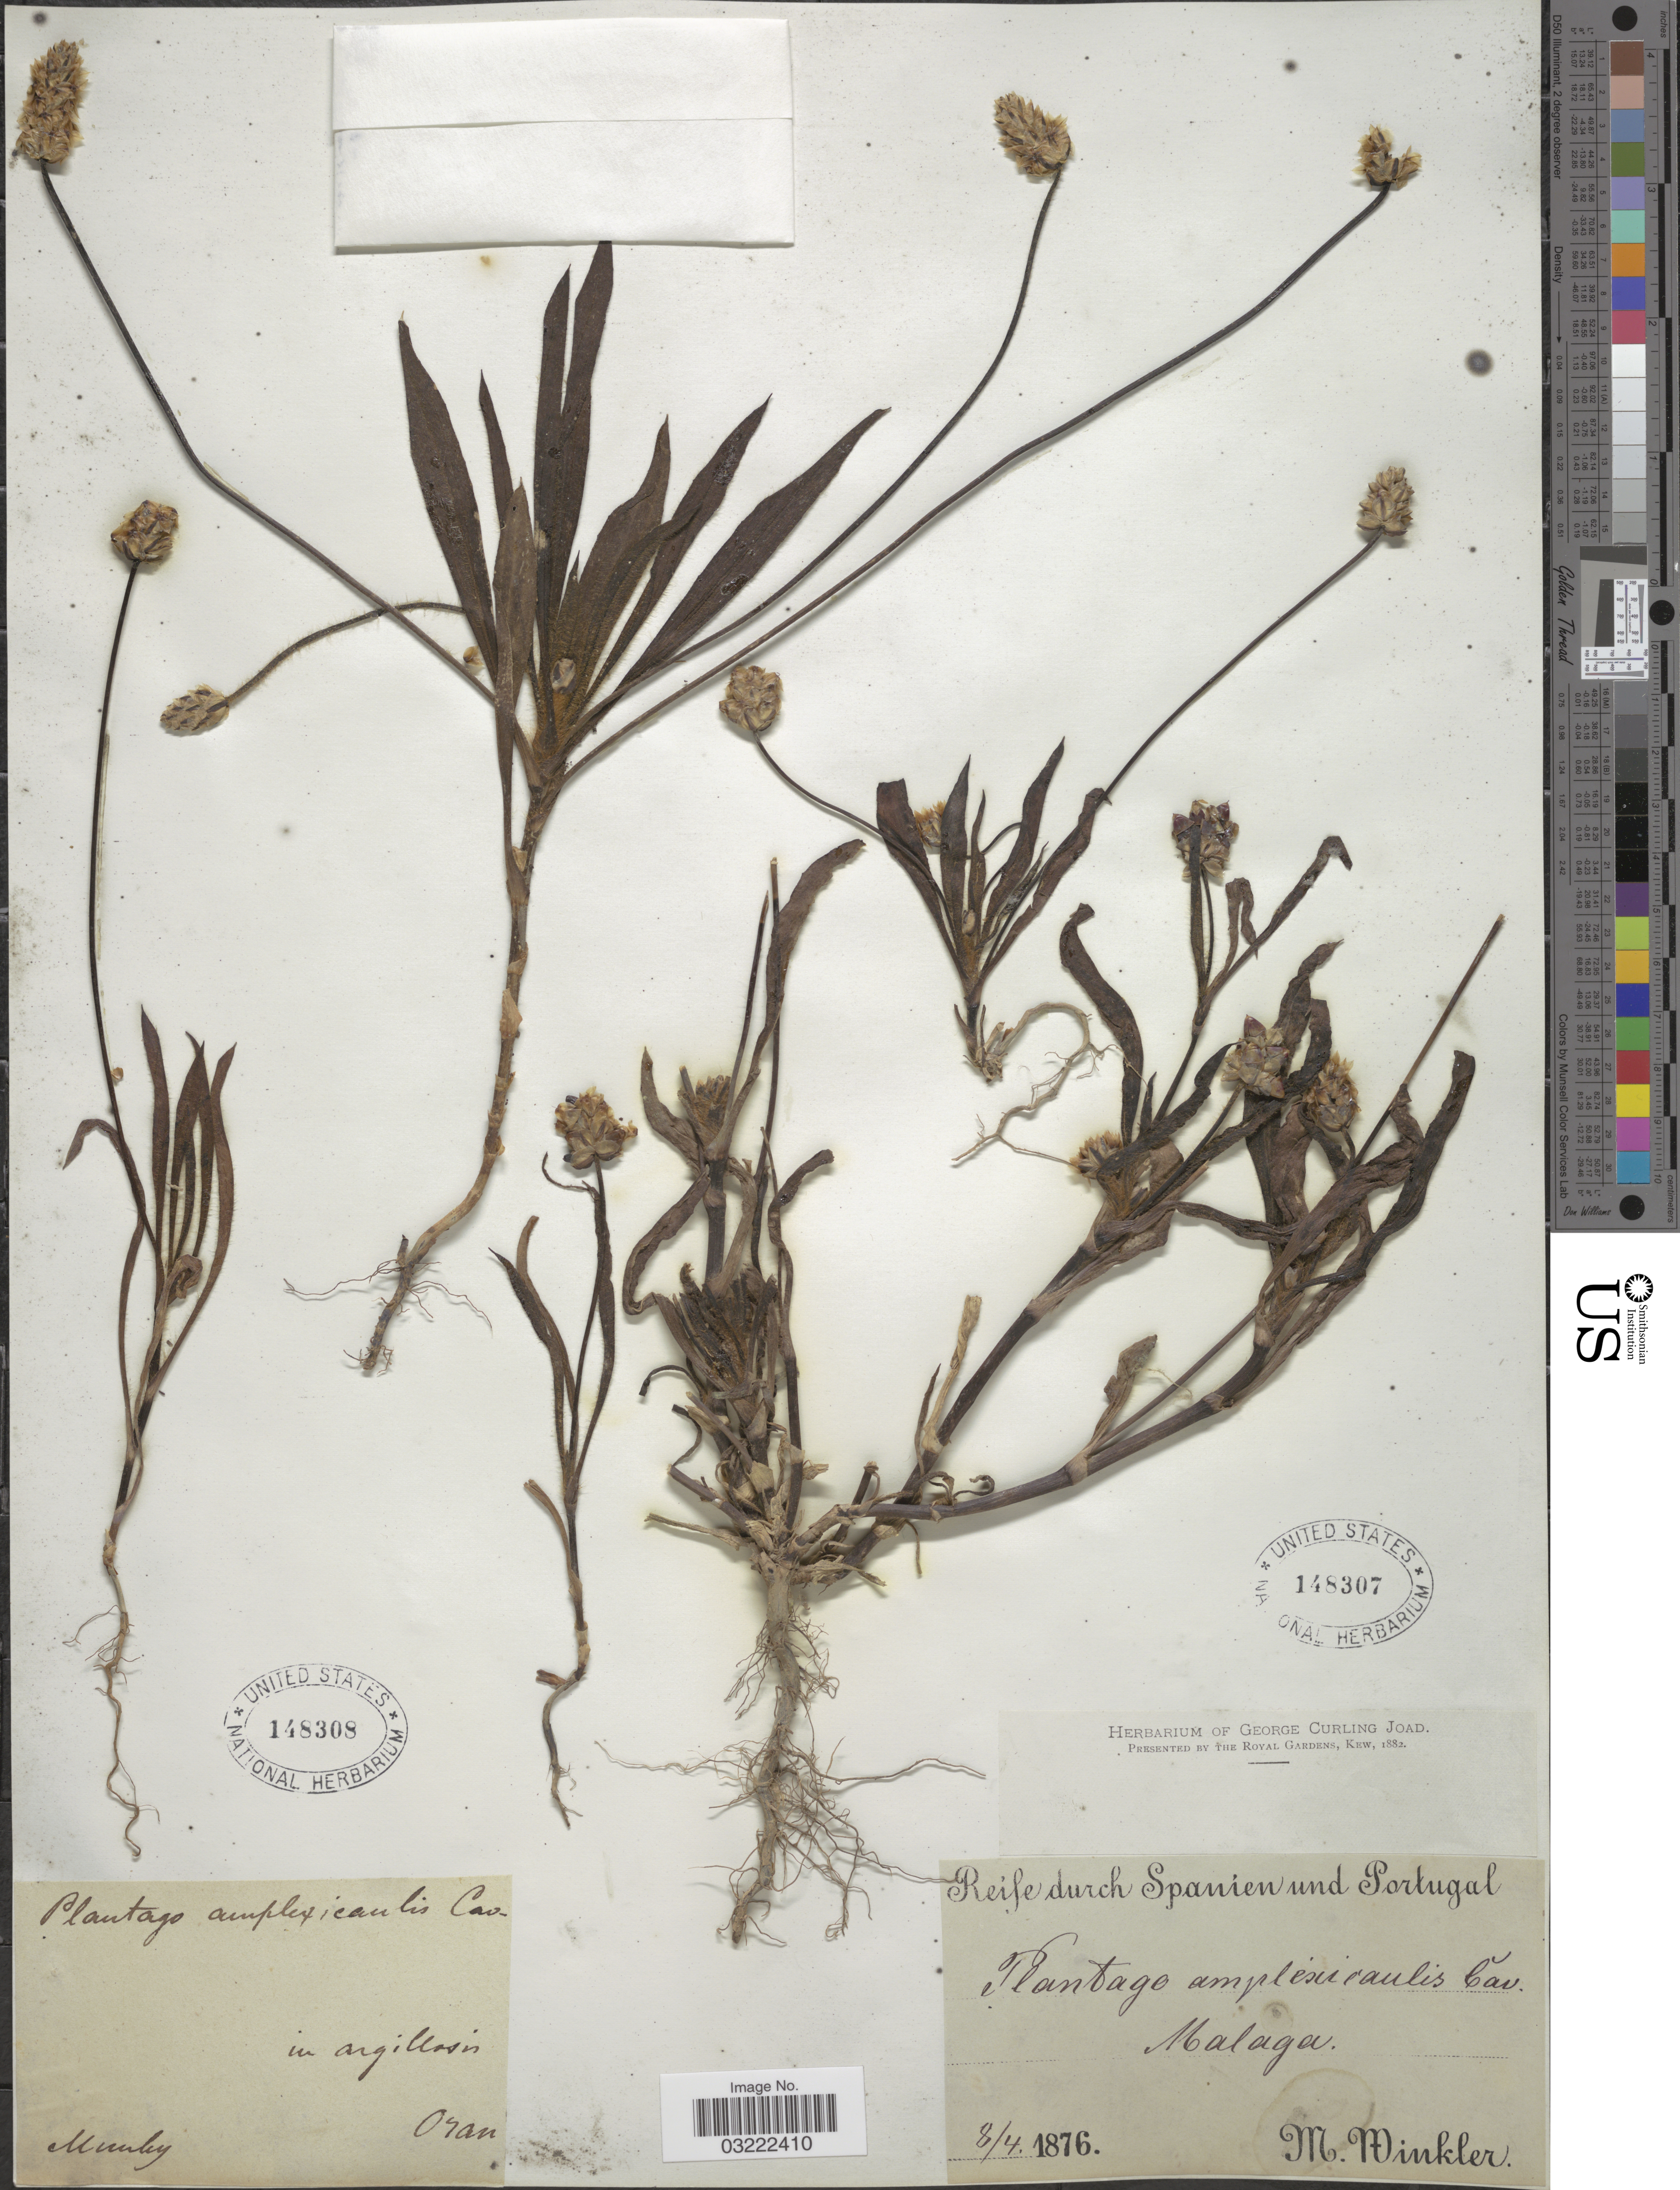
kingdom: Plantae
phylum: Tracheophyta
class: Magnoliopsida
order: Lamiales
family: Plantaginaceae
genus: Plantago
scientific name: Plantago amplexicaulis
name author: Cav.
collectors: Minkler, M.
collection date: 1876-04-08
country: Spain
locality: Malaga.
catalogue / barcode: US 148307-2